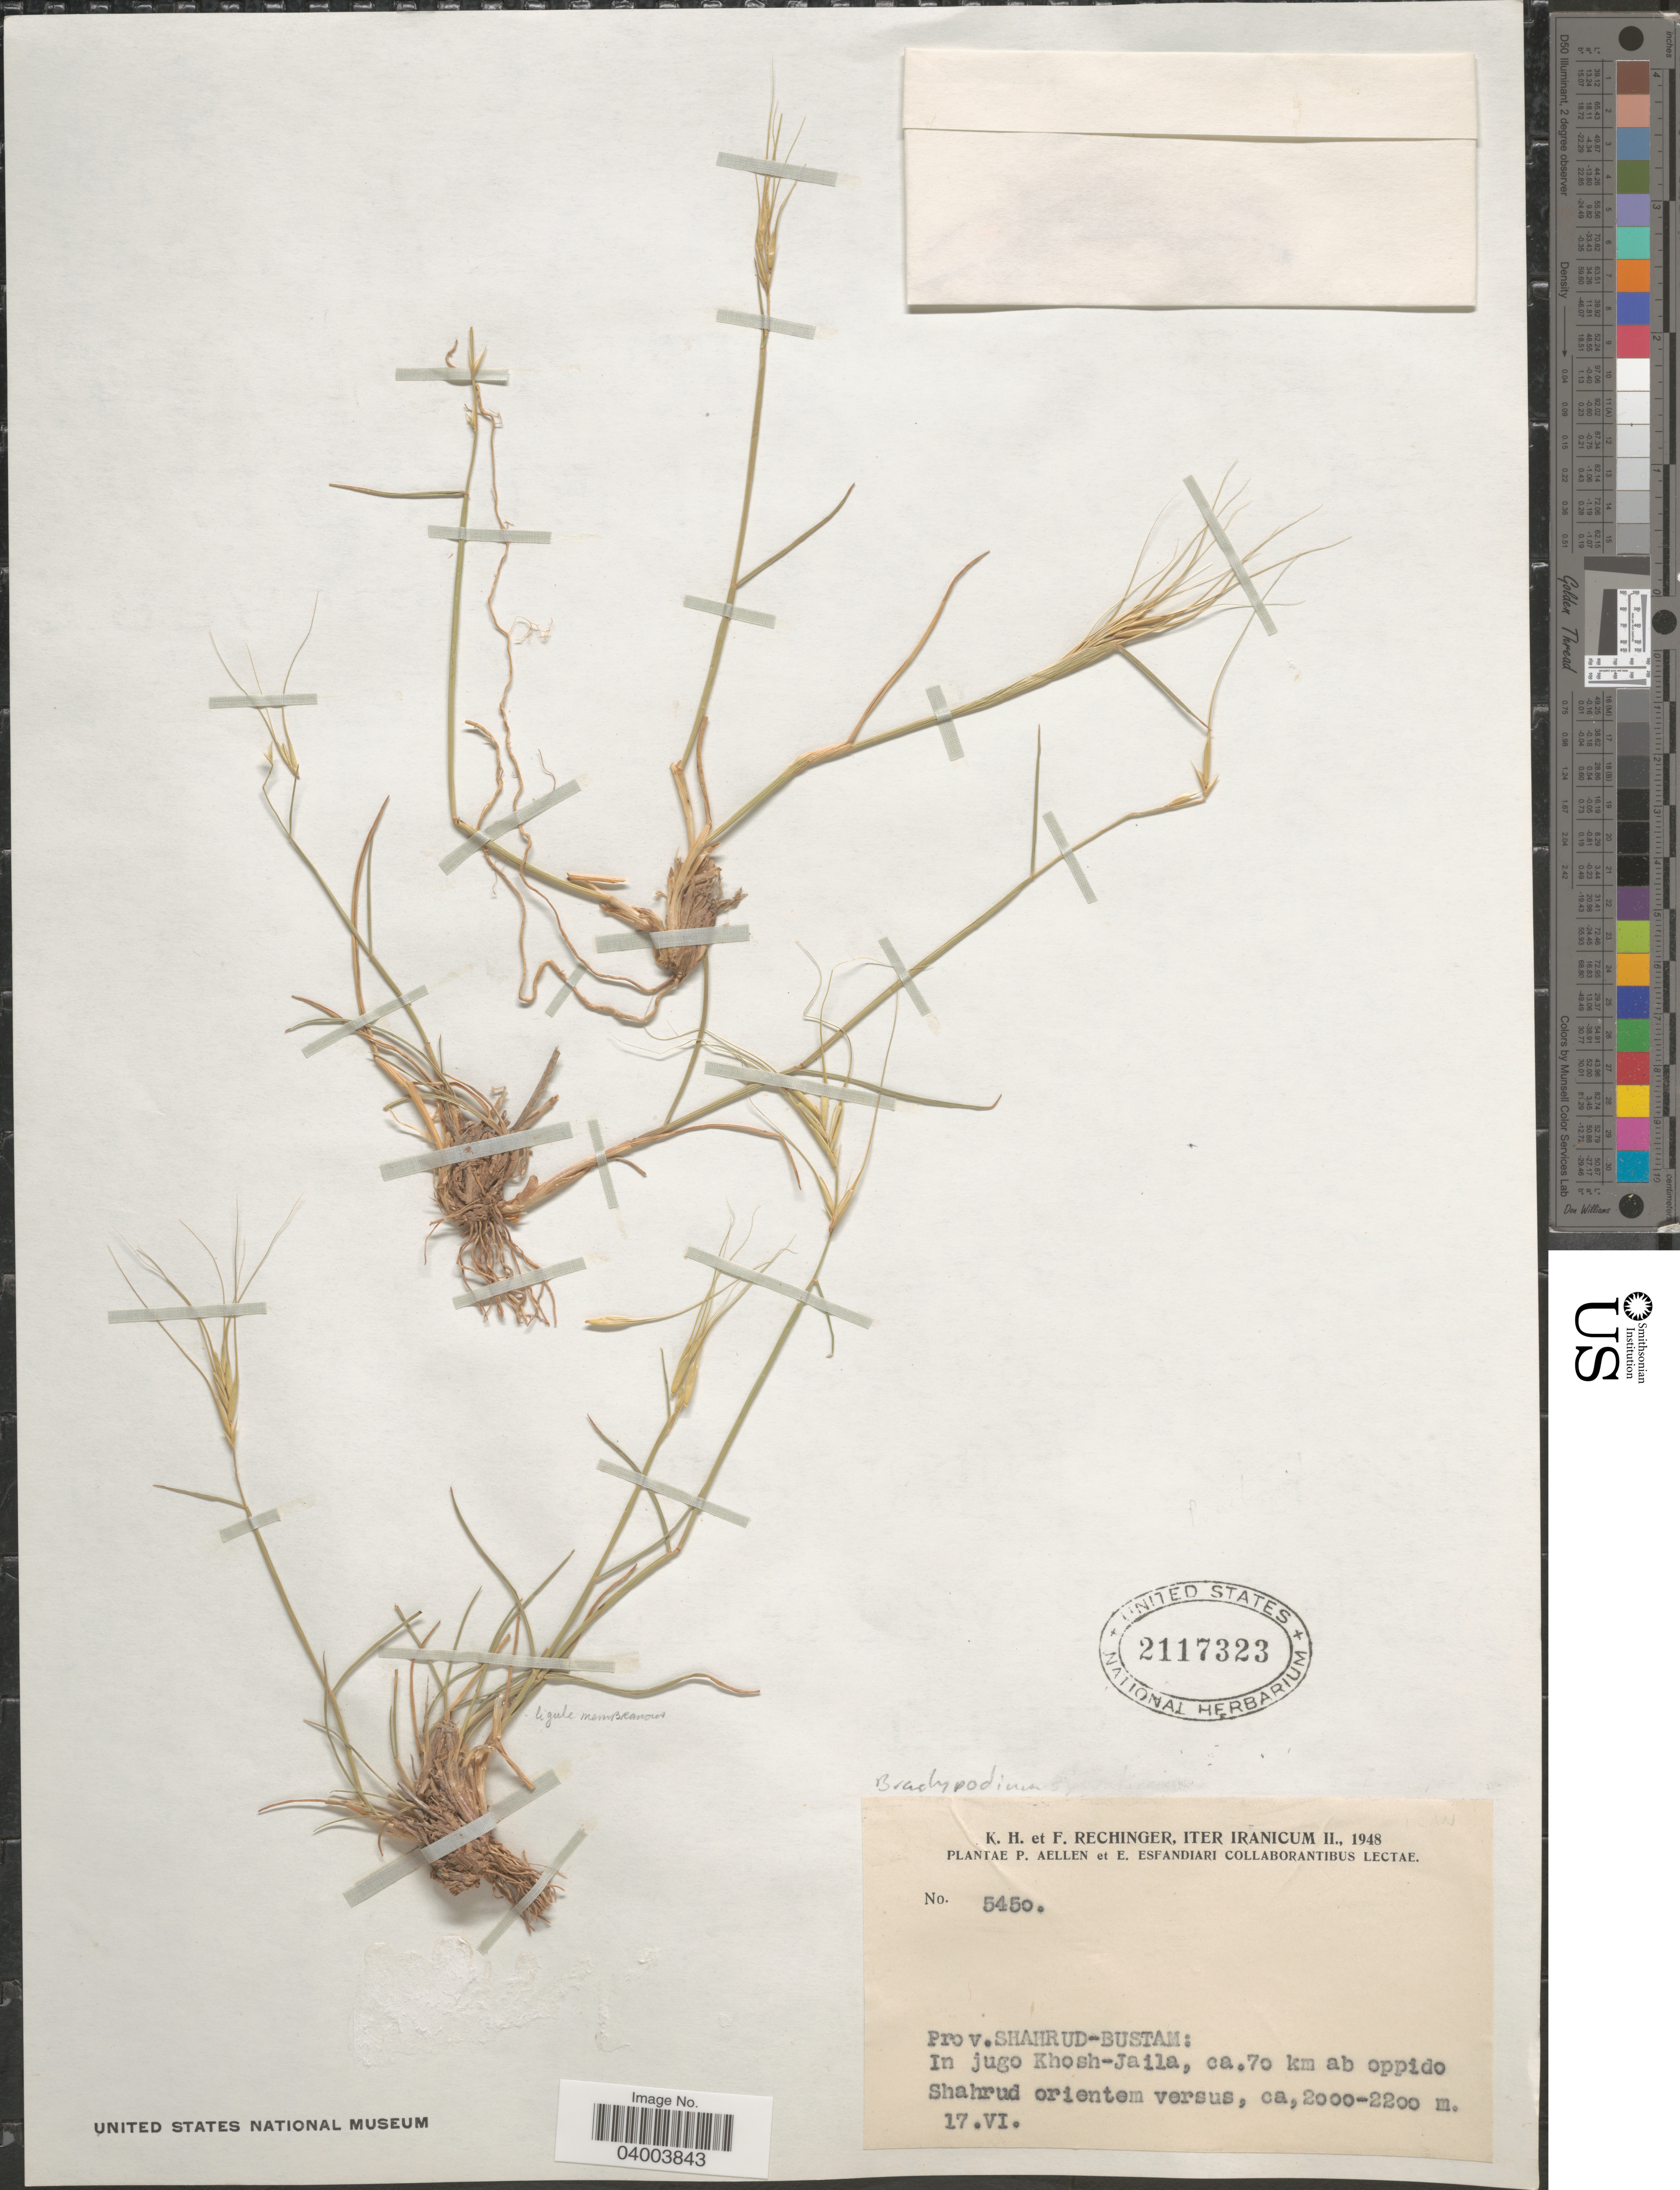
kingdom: Plantae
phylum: Tracheophyta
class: Liliopsida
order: Poales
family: Poaceae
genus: Brachypodium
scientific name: Brachypodium sp.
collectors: K. H. Rechinger & F. Rechinger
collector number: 5450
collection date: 1948-06-17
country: Iran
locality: Prov. Shahrud-Bustam: In jugo Khosh-Jaila, ca. 70 km ab oppido Shahrud orientem versus.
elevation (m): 2000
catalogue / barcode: US 2117323